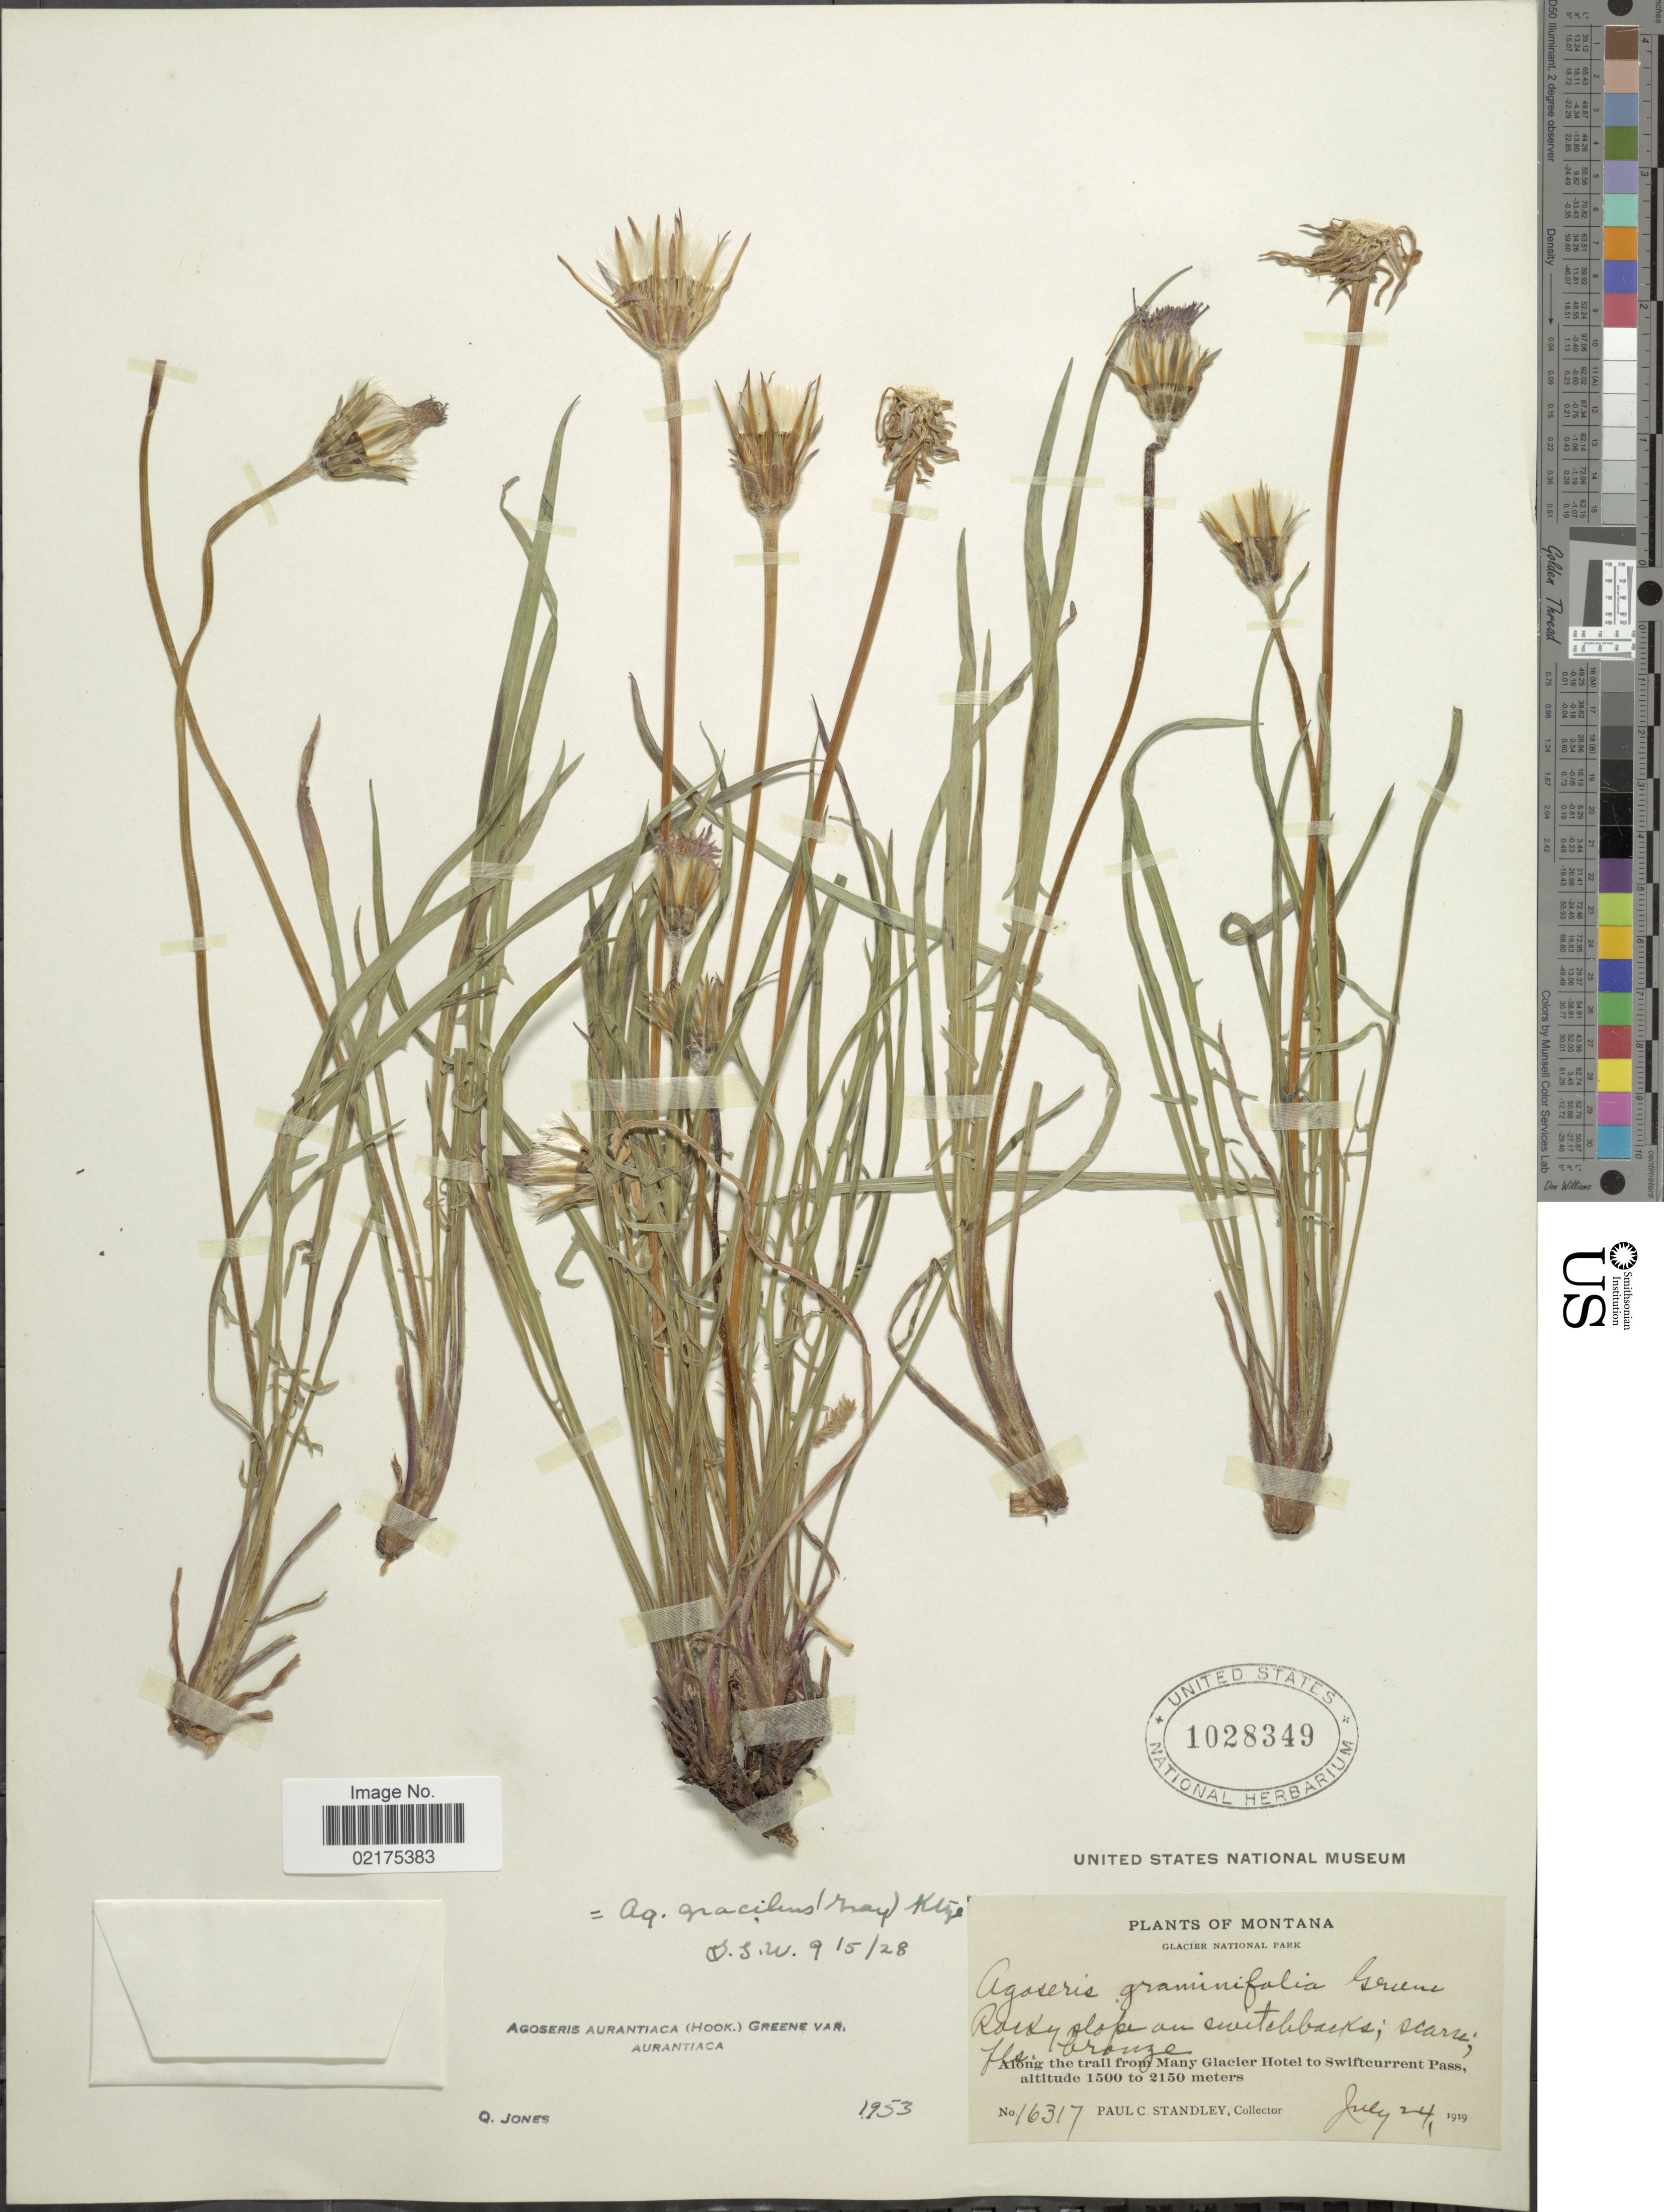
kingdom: Plantae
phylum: Tracheophyta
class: Magnoliopsida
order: Asterales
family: Asteraceae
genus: Agoseris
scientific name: Agoseris aurantiaca var. aurantiaca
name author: (Hook.) Greene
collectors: P. C. Standley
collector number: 16317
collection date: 1919-07-24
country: United States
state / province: Montana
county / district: Glacier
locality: Glacier National Park, along the trail from Many Glacier Hotel to Swiftcurrent Pass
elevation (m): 1500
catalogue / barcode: US 1028349